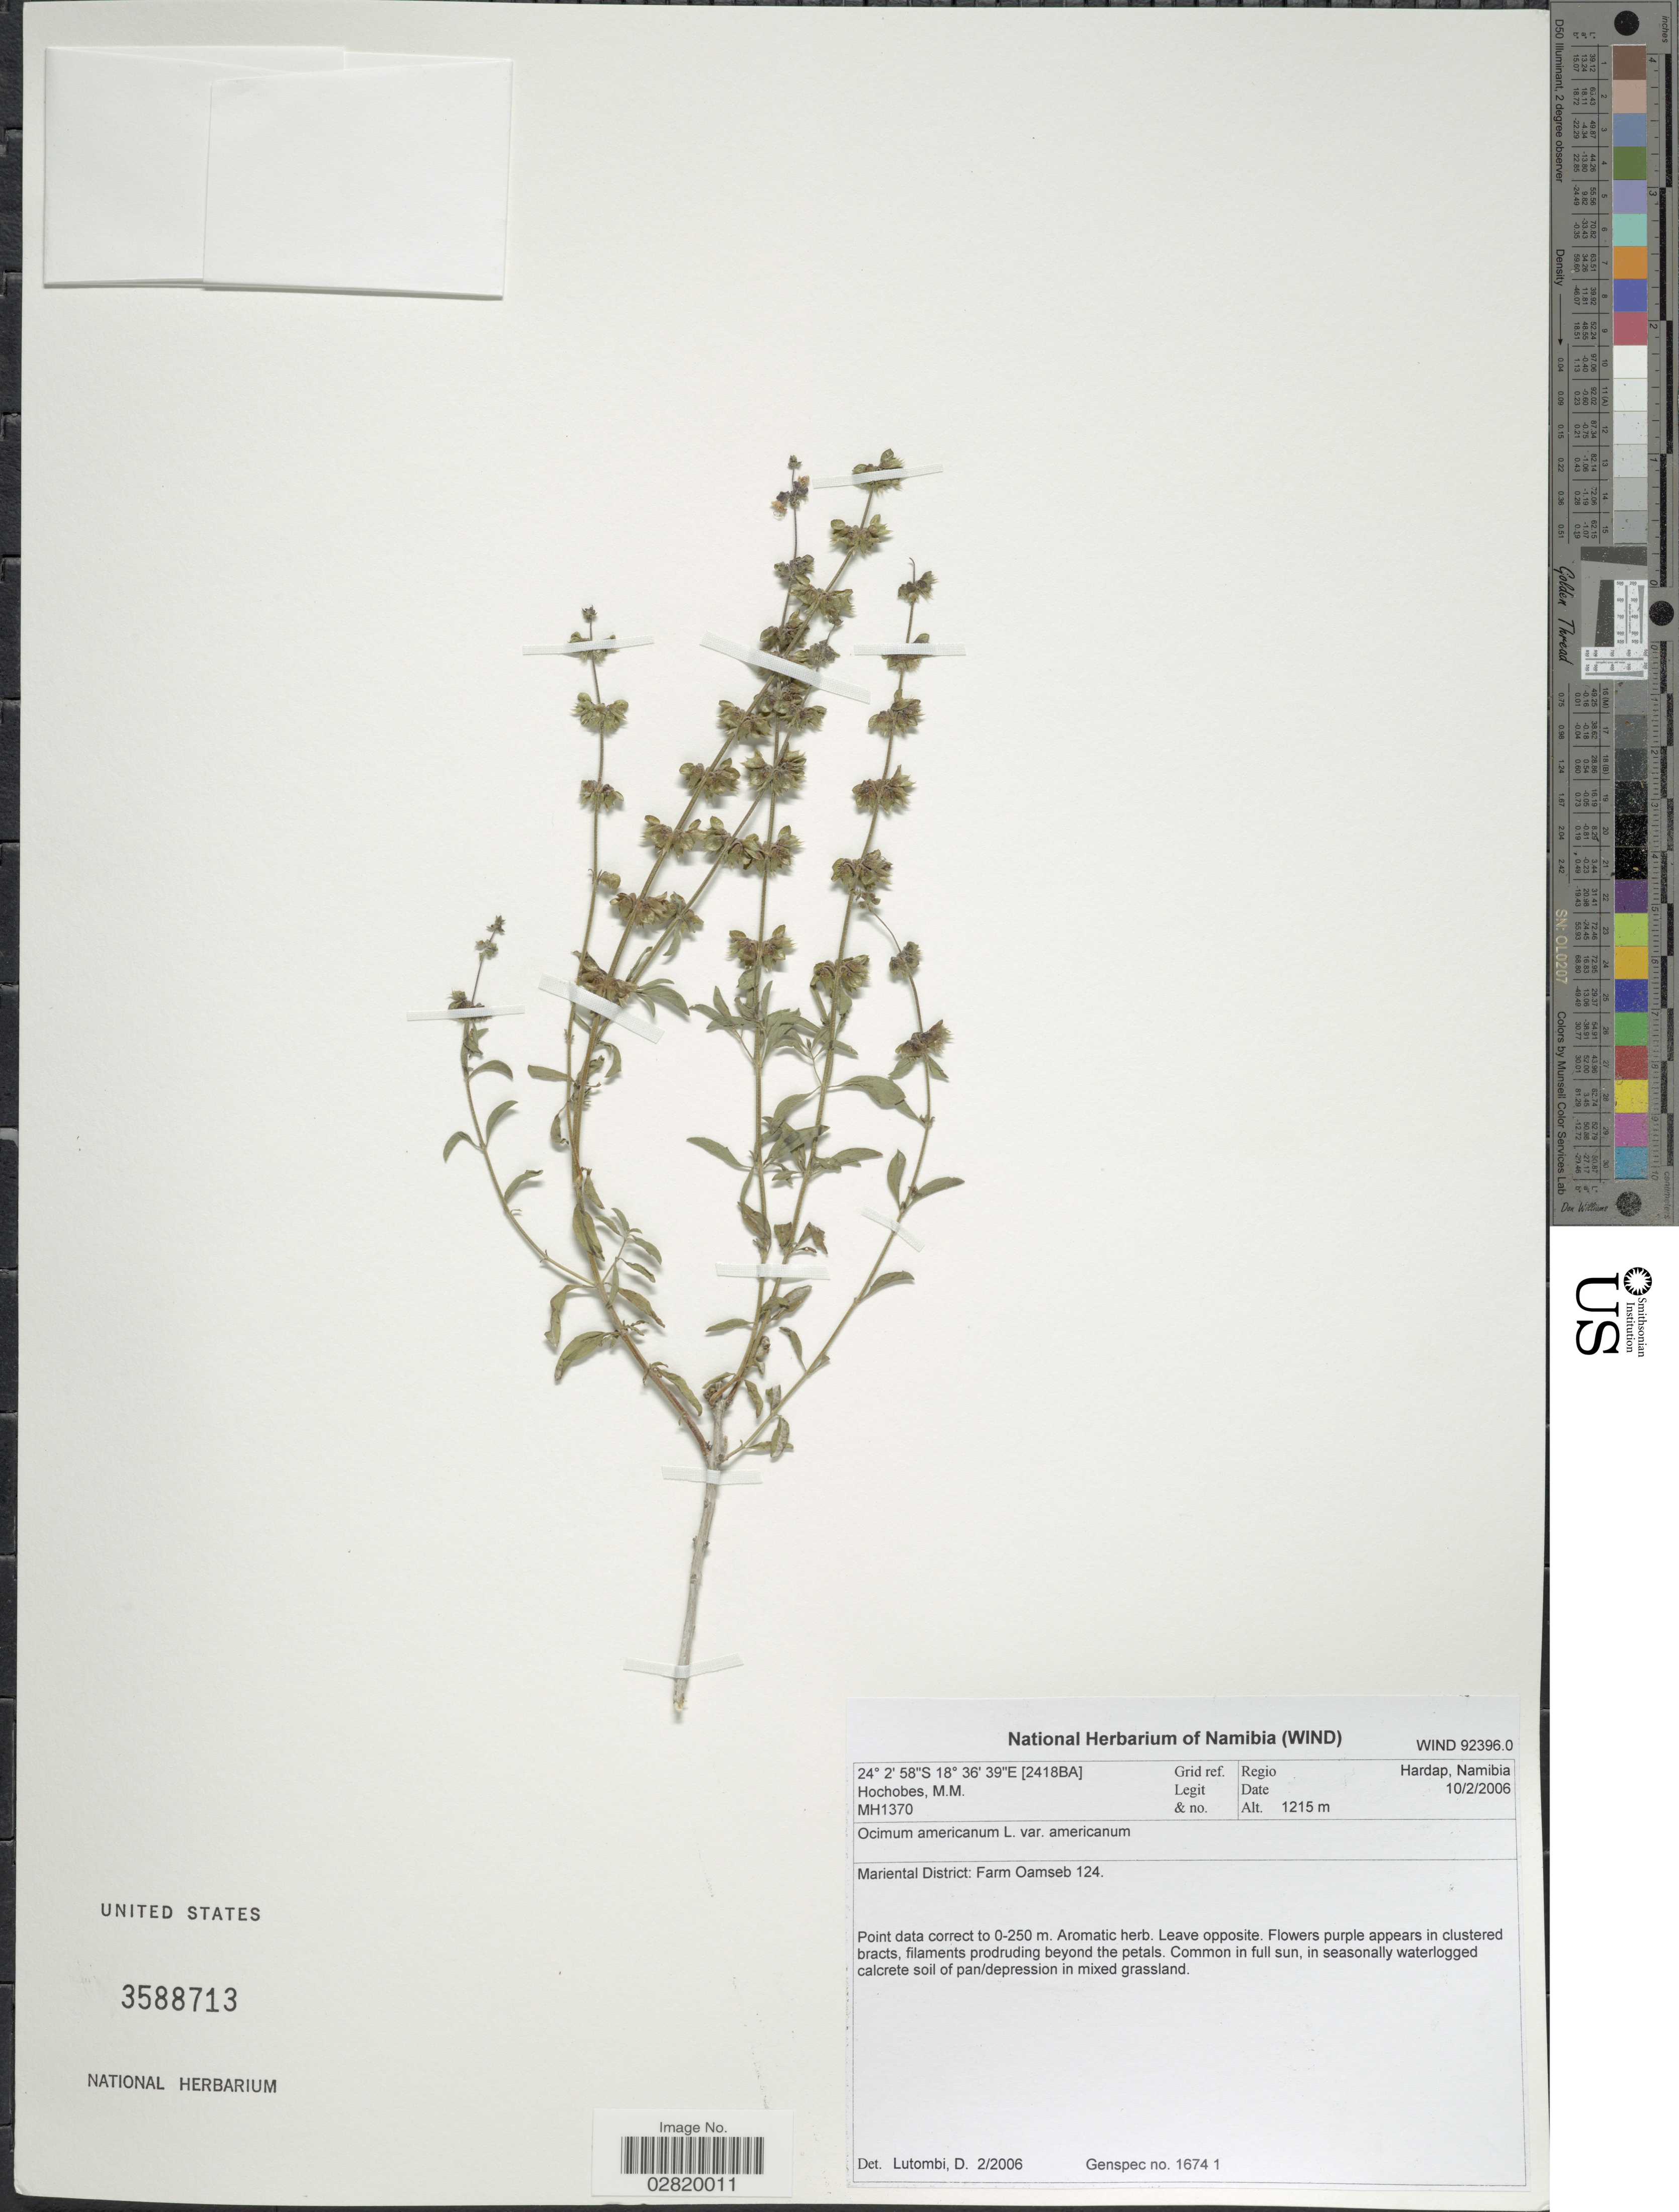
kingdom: Plantae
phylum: Tracheophyta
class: Magnoliopsida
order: Lamiales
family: Lamiaceae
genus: Ocimum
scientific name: Ocimum americanum var. americanum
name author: L.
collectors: M. Hochobes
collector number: MH1370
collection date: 2006-02-10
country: Namibia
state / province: Hardap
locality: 2418BA Grid ref., Regio Hardap, Mariental District: Farm Oamseb 124.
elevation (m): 1215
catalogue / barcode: US 3588713